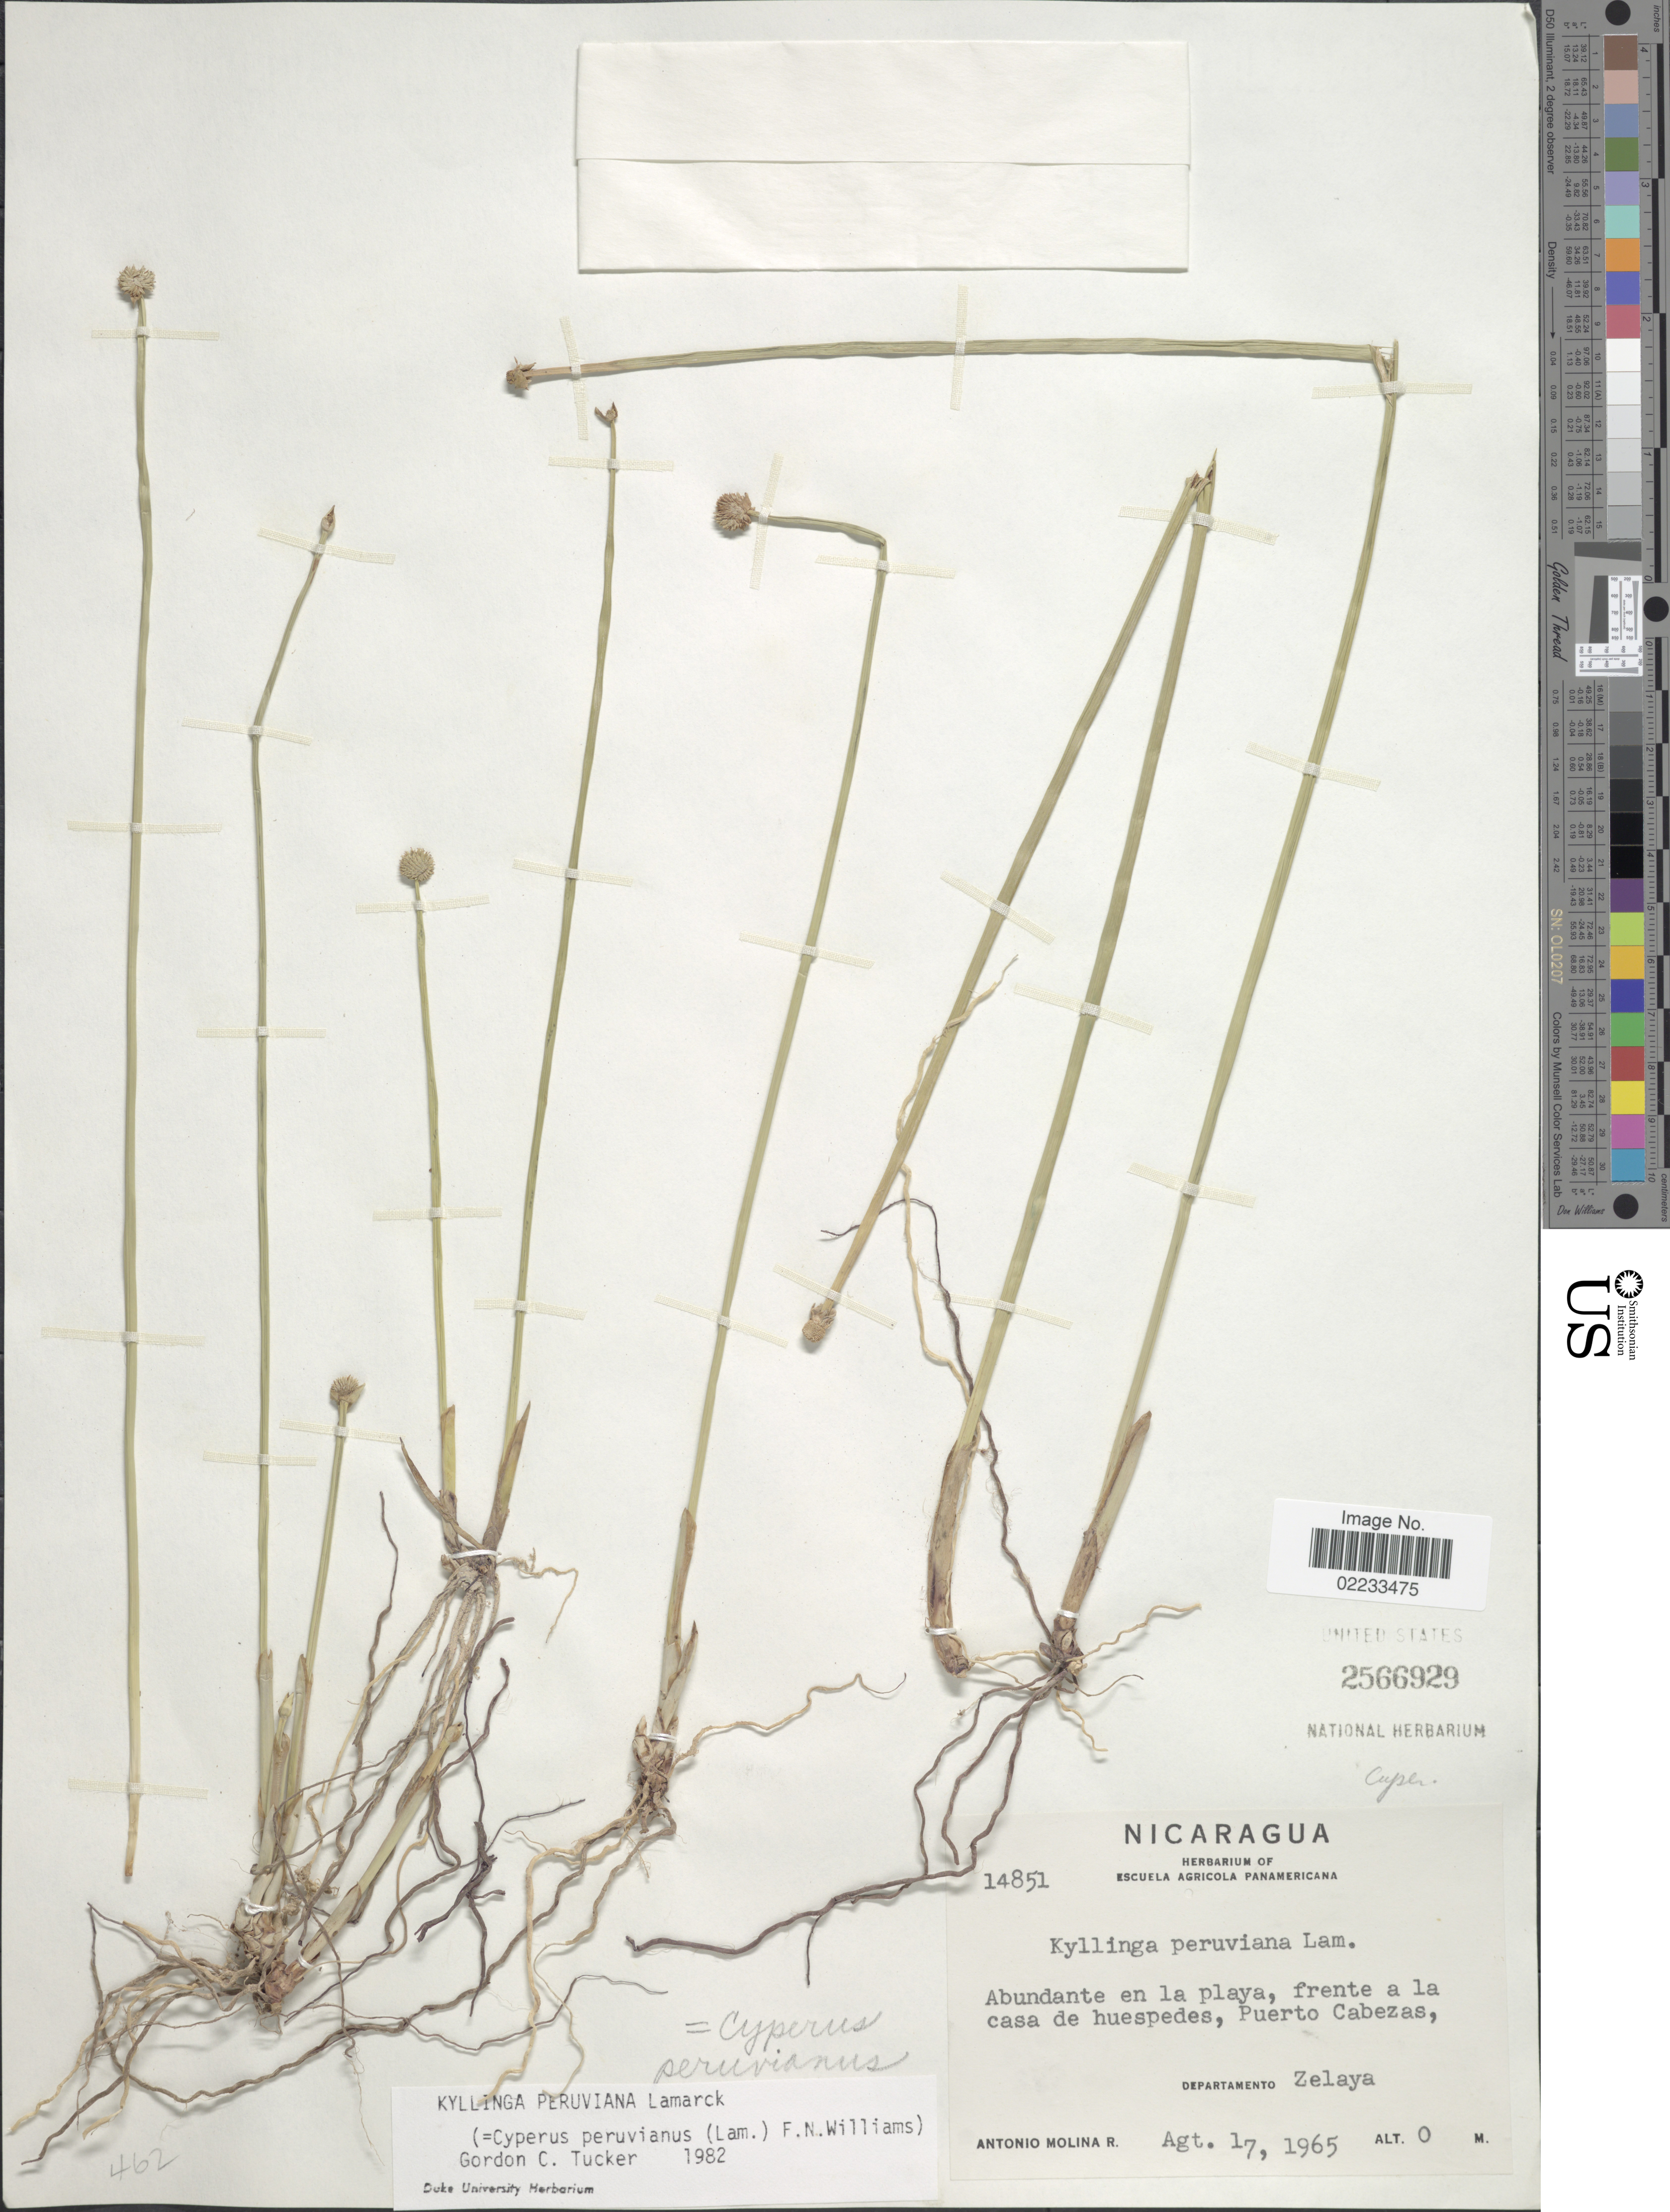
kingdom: Plantae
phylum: Tracheophyta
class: Liliopsida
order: Poales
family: Cyperaceae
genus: Cyperus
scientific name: Cyperus tibialis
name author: (Poit. ex Ledeb.) Govaerts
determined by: Strong, Mark T., (BOT), Smithsonian Institution - National Museum of Natural History (UNITED STATES)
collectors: A. Molina R.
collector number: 14851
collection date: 1965-08-17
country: Nicaragua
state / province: Atlantico Norte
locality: Abundante in la playa, frente a la casa de huespedes, Puerto Cabezas, Departamento Zelaya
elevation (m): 0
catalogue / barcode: US 2566929